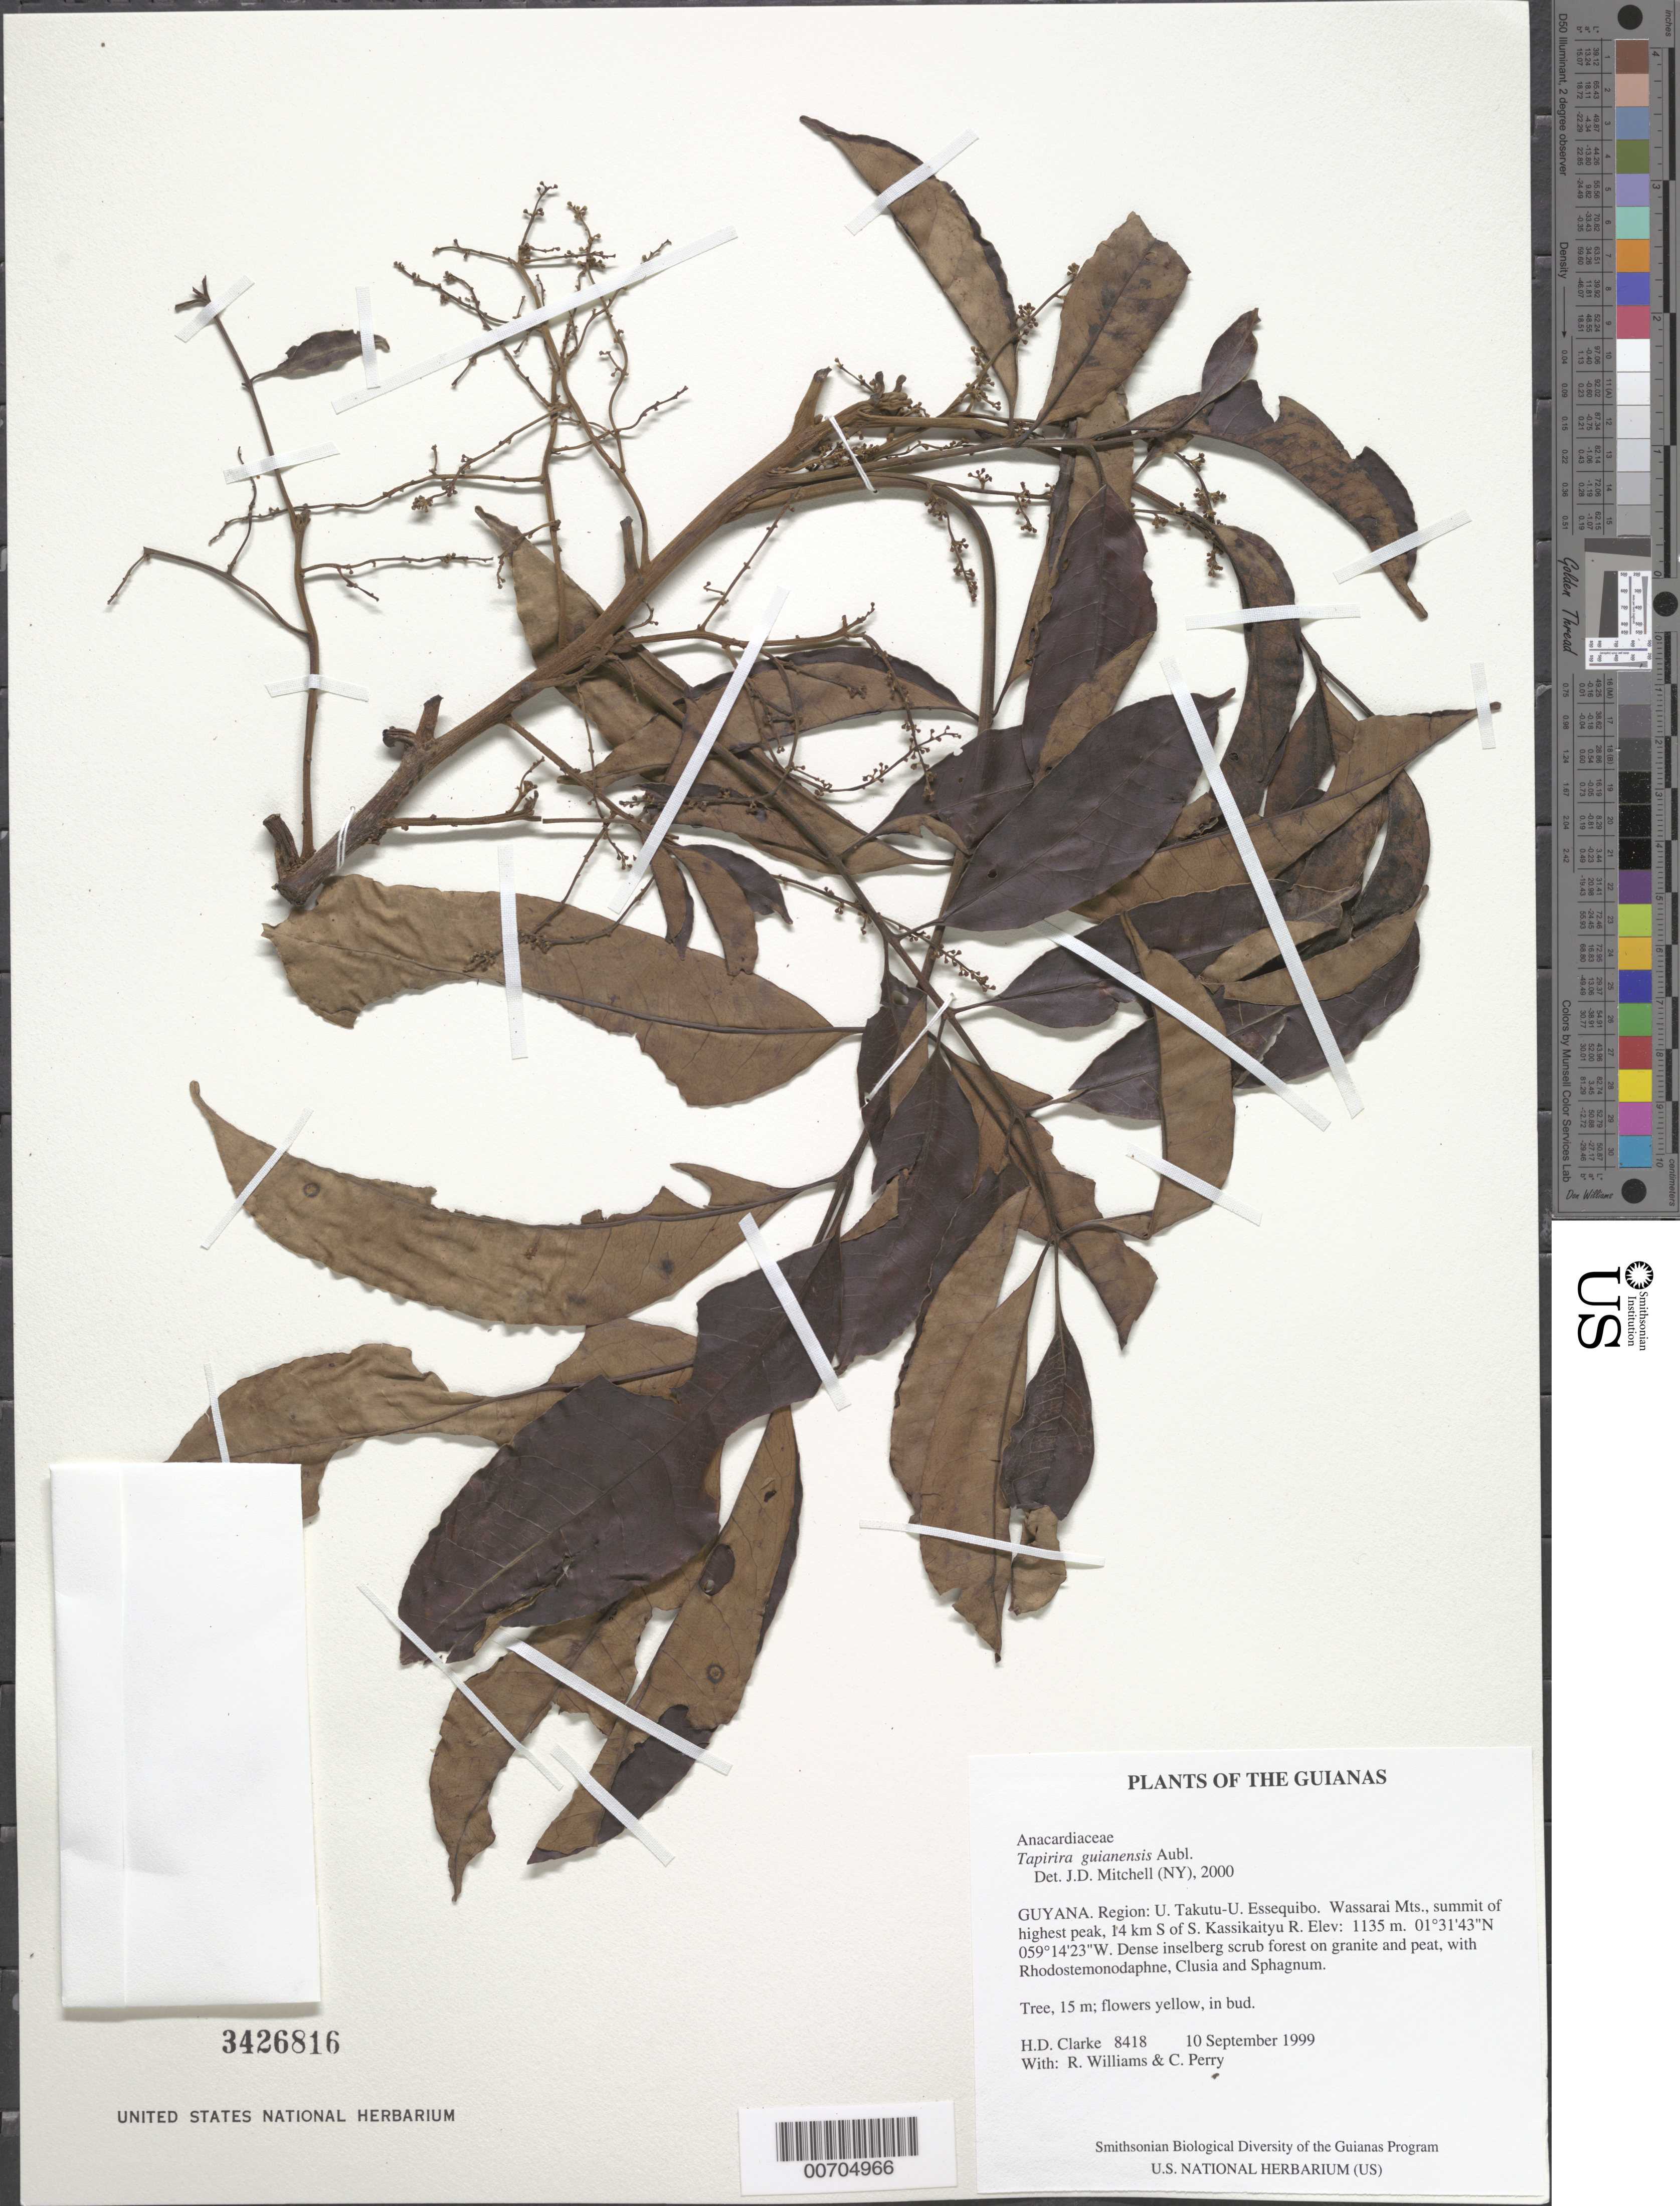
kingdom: Plantae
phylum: Tracheophyta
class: Magnoliopsida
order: Sapindales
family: Anacardiaceae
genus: Tapirira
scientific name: Tapirira guianensis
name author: Aubl.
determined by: Mitchell, John D.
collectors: H. D. Clarke, R. Williams & C. Perry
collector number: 8418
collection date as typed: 10 September 1999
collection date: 1999-09-10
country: Guyana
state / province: U. Takutu-U. Essequibo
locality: Wassarai Mts., summit of highest peak, 14 km S of S. Kassikaityu R.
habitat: Dense inselberg scrub forest on granite and peat, with Rhodostemonodaphne, Clusia and Sphagnum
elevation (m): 1135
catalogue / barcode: US 3426816